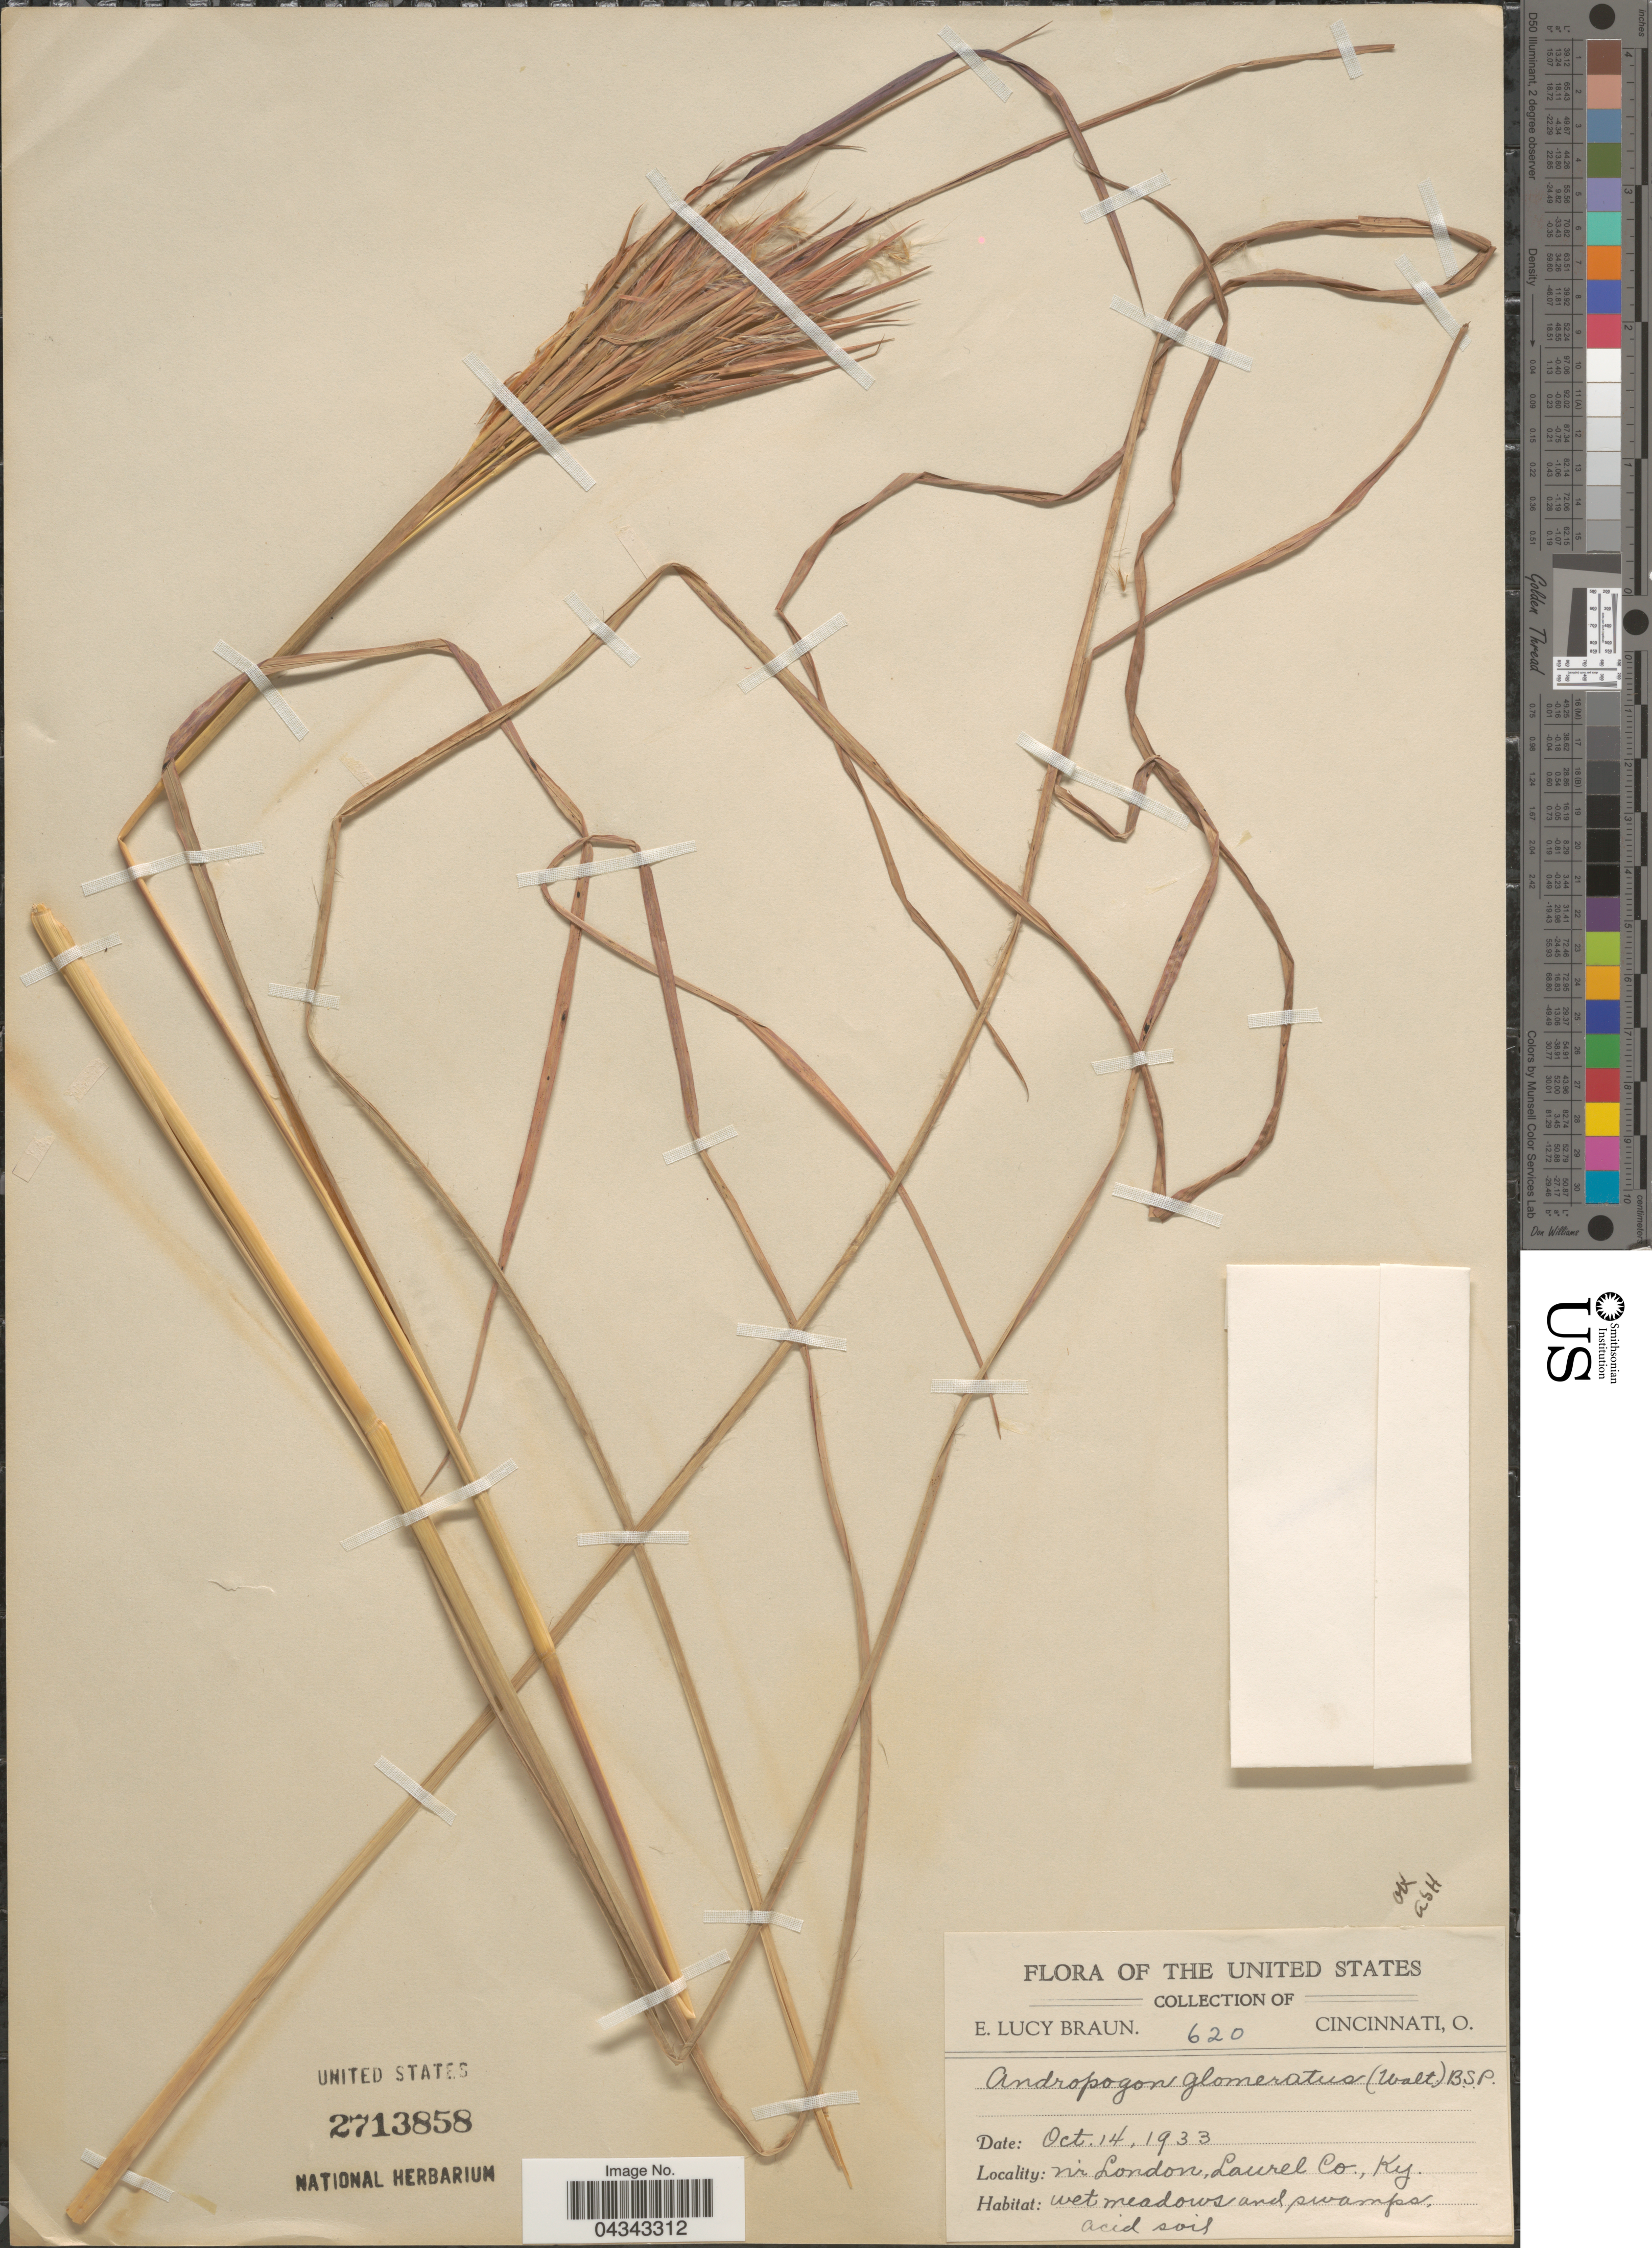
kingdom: Plantae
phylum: Tracheophyta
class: Liliopsida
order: Poales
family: Poaceae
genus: Andropogon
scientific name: Andropogon glomeratus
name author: (Walter) Britton, Stearns & Poggenb.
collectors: E. L. Braun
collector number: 620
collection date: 1933-10-14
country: United States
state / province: Kentucky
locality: Nr London, Laurel Co. Wet meadows and swamps.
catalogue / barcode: US 2713858